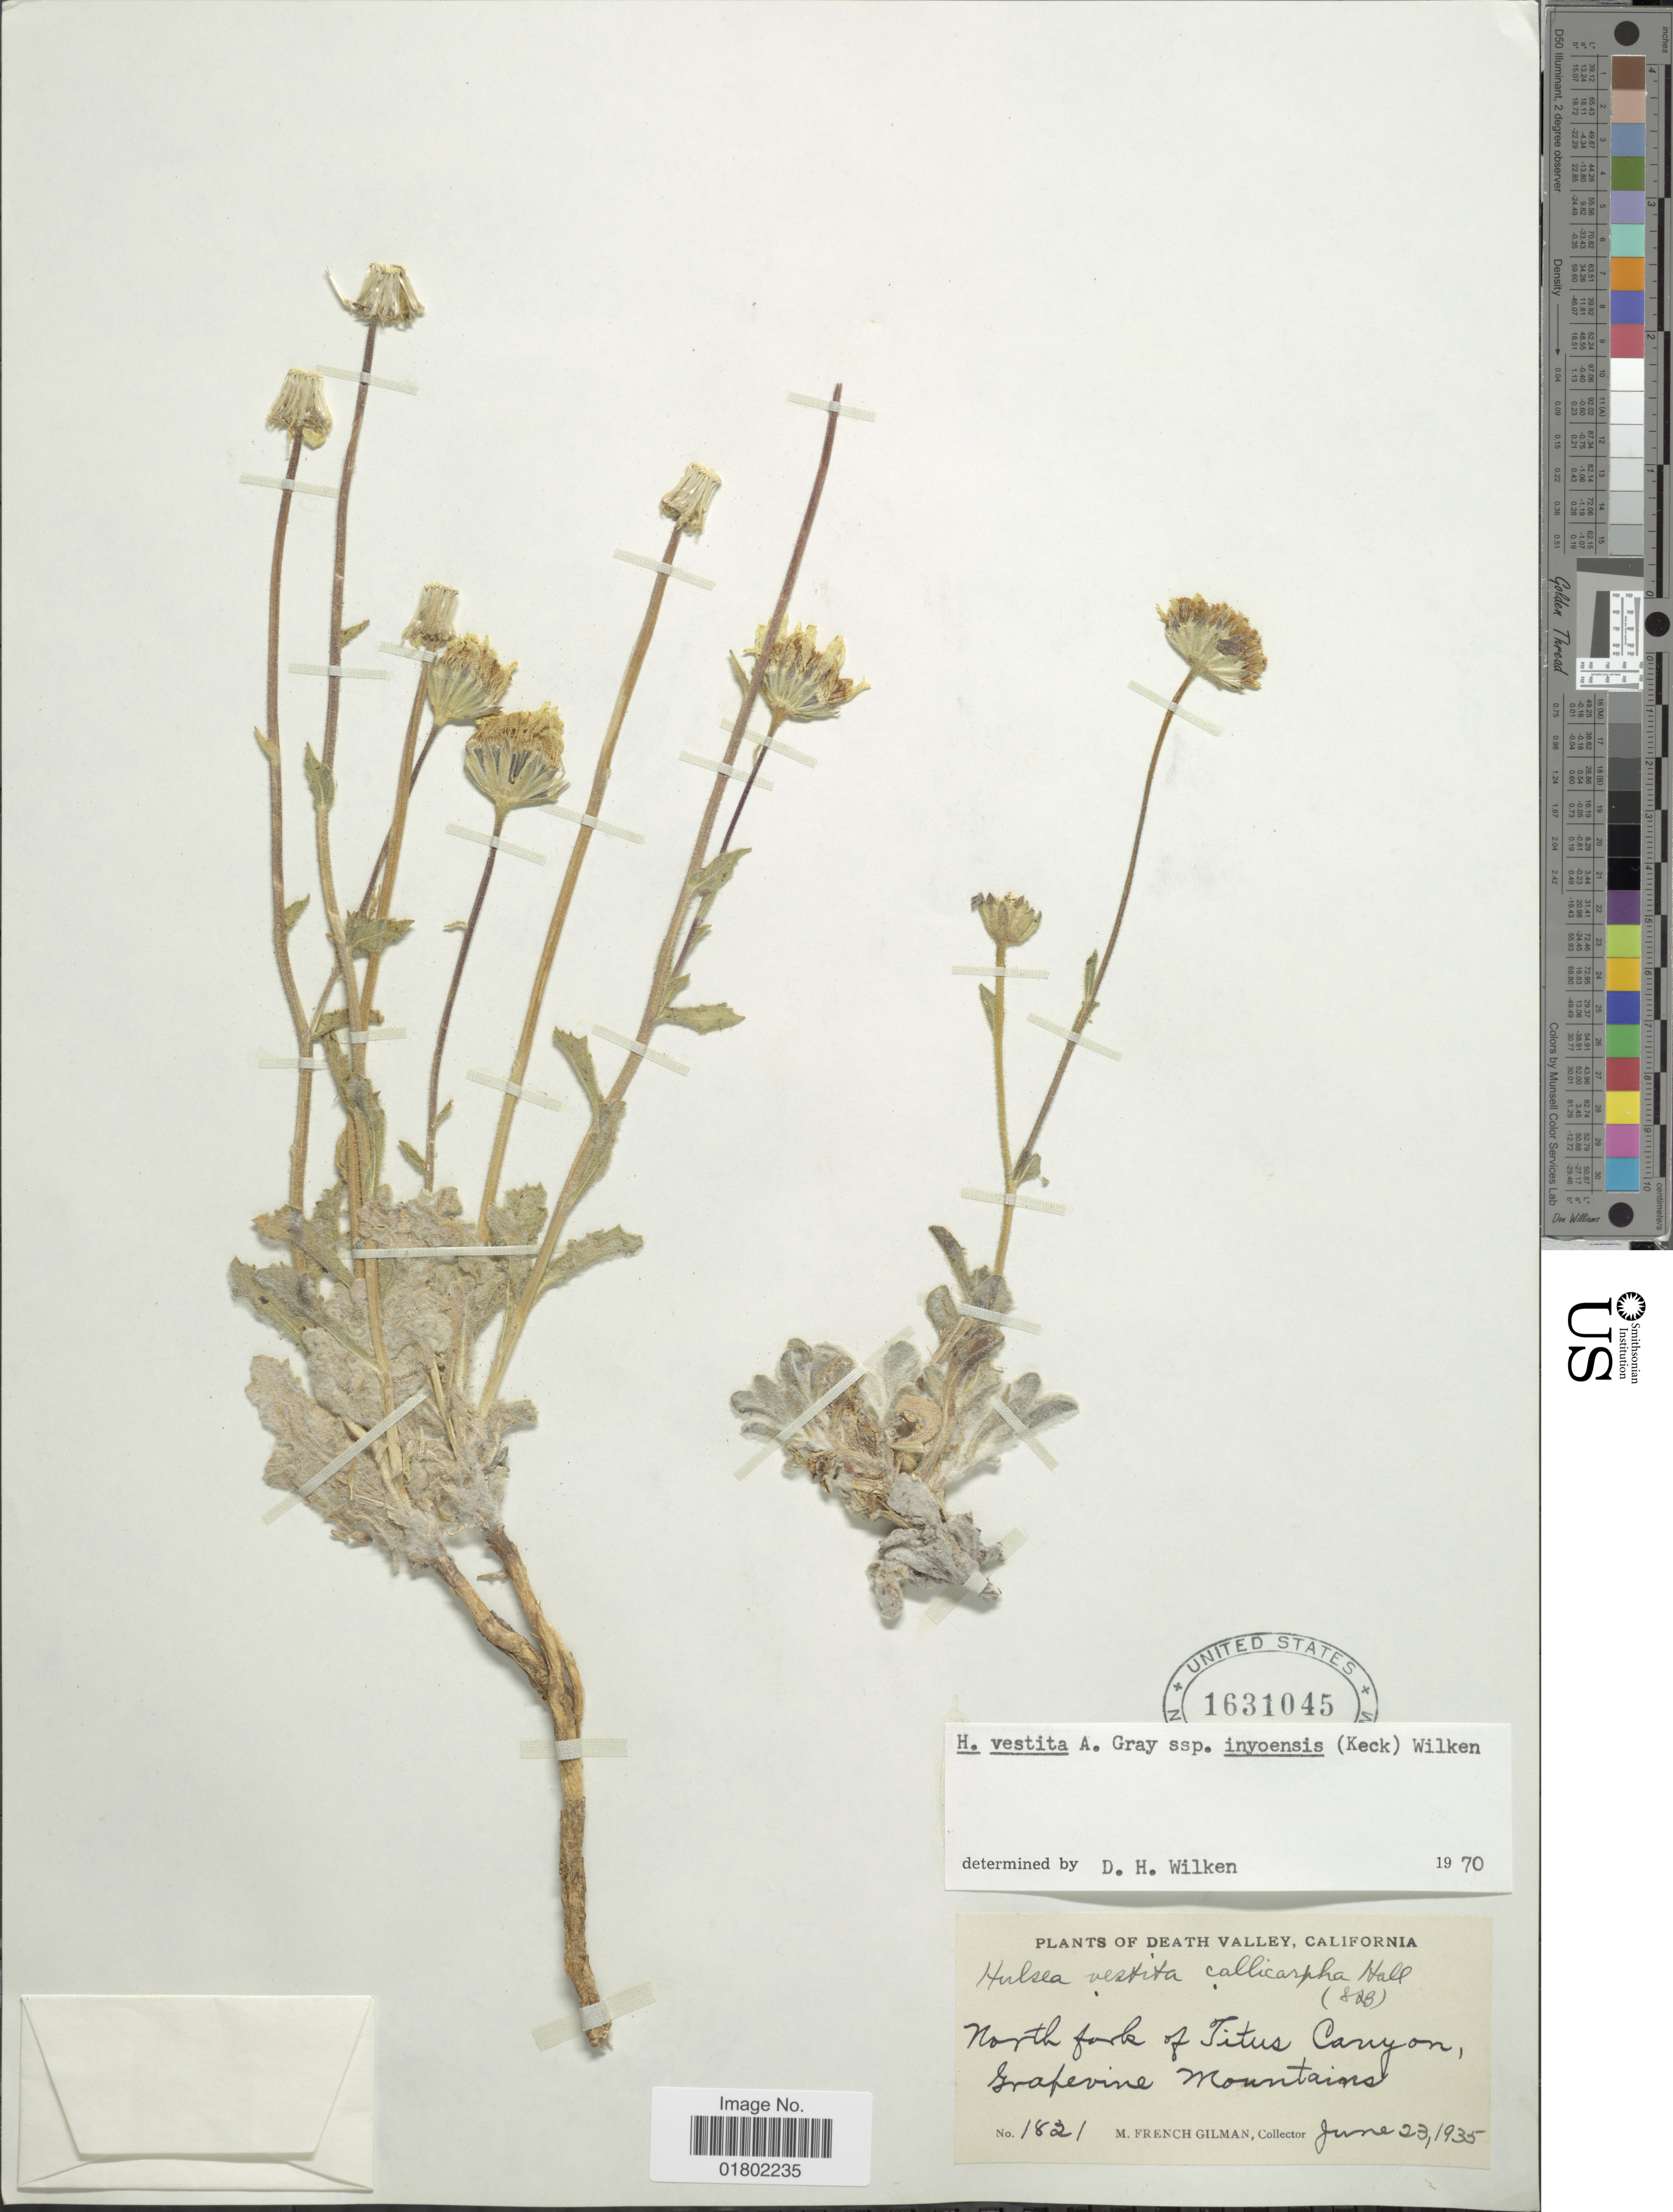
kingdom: Plantae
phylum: Tracheophyta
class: Magnoliopsida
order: Asterales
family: Asteraceae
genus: Hulsea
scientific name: Hulsea vestita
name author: A. Gray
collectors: M. F. Gilman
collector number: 1821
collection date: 1935-06-23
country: United States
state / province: California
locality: North fork of Titus Canyon, Grapevine Mountains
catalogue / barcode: US 1631045